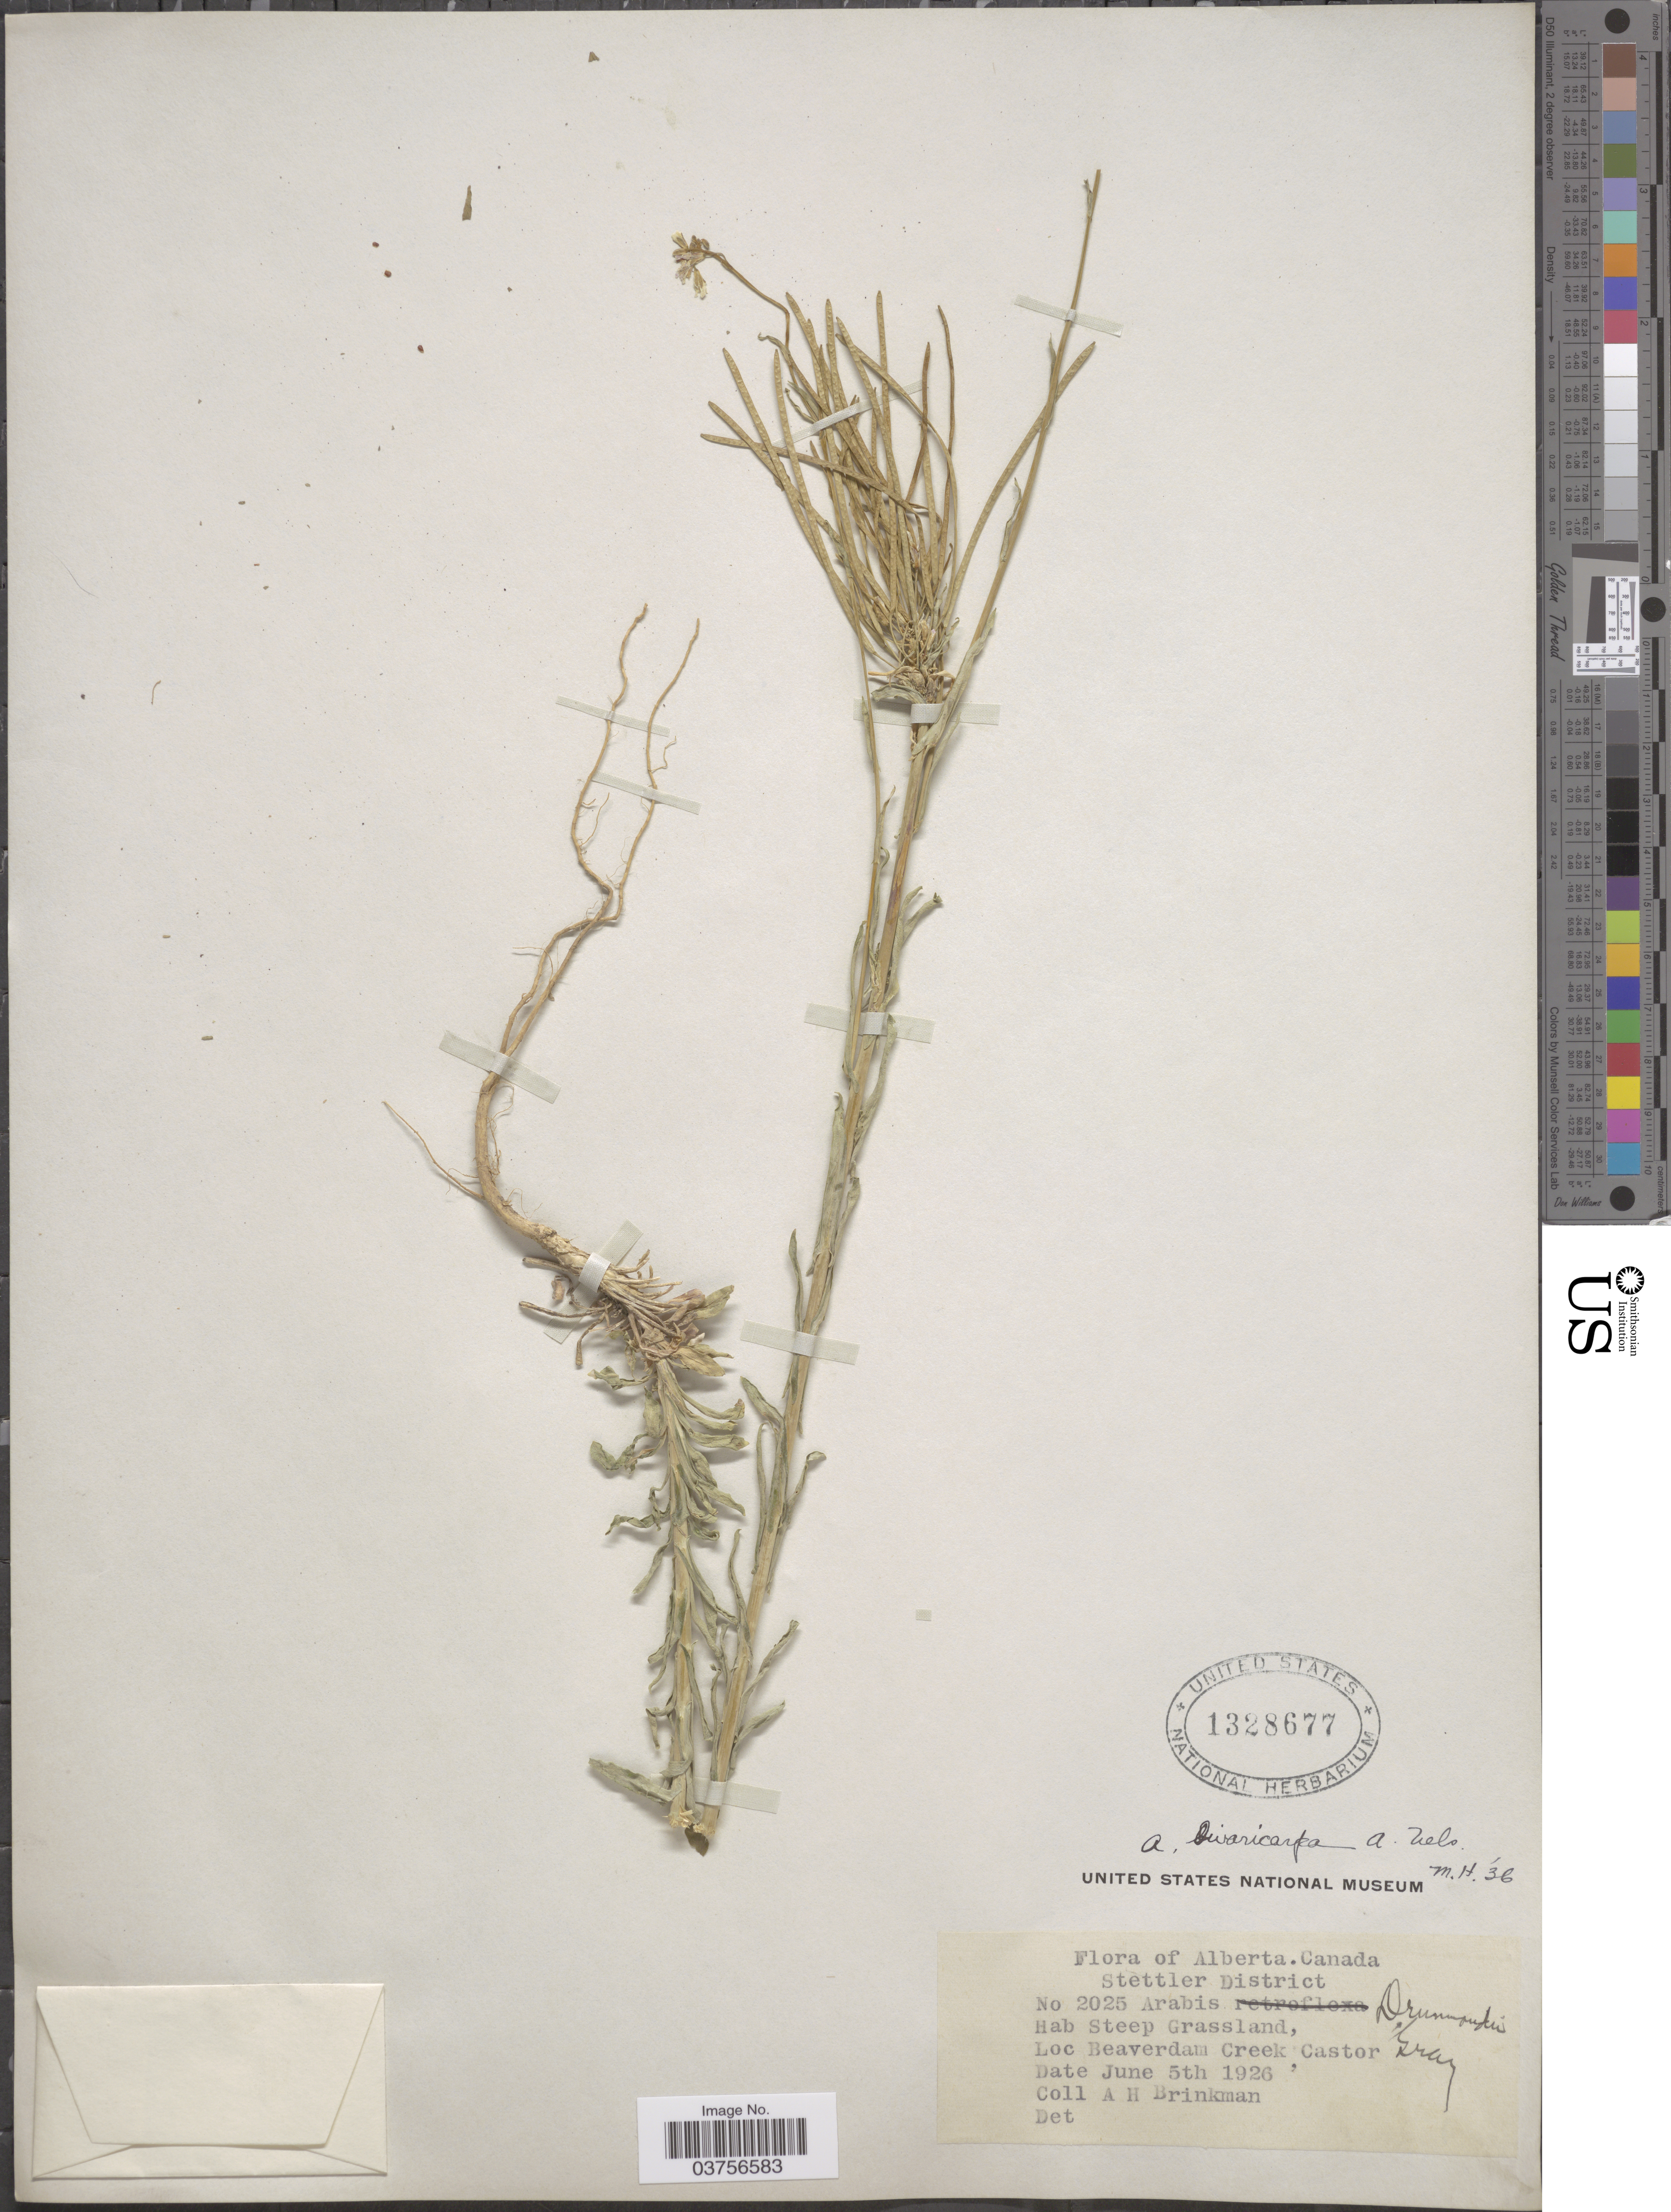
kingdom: Plantae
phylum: Tracheophyta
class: Magnoliopsida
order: Brassicales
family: Brassicaceae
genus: Arabis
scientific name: Arabis divaricarpa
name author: A. Nelson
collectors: A. Brinkman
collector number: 2025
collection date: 1926-06-05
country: Canada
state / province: Alberta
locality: Stettler District. Beaverdam Creek, Castor.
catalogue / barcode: US 1328677